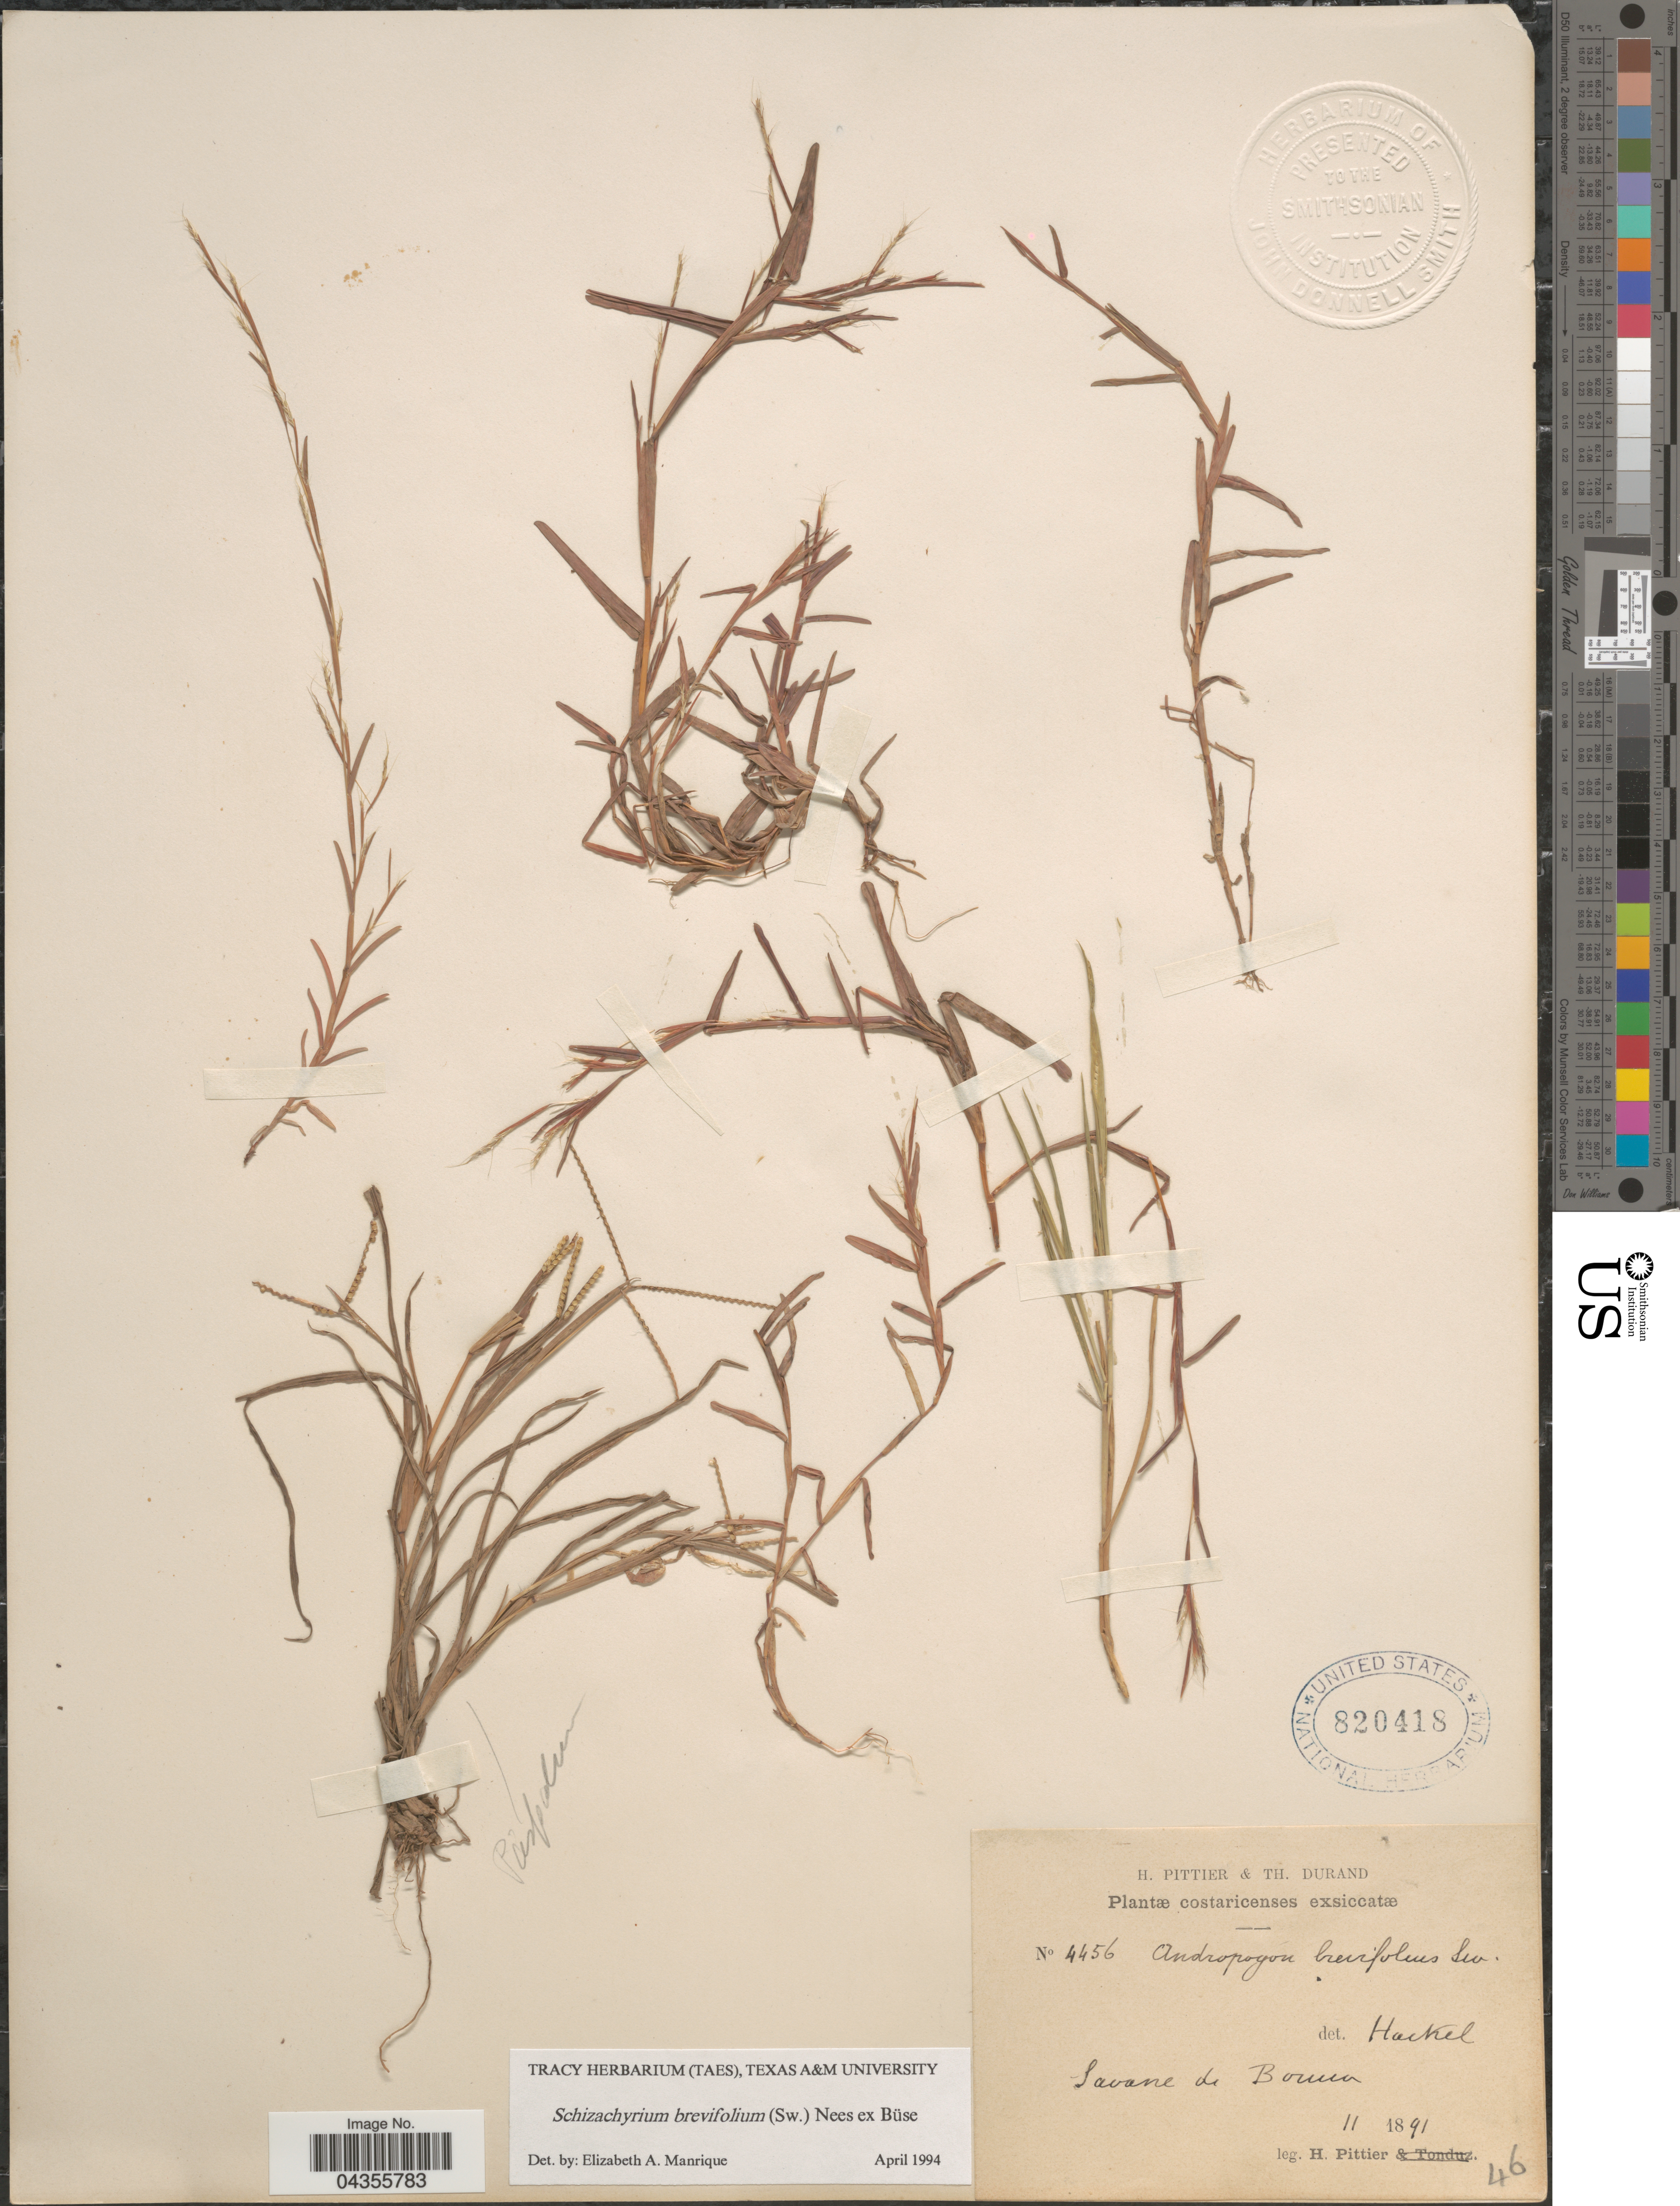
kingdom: Plantae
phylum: Tracheophyta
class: Liliopsida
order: Poales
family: Poaceae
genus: Schizachyrium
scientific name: Schizachyrium brevifolium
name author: (Sw.) Nees ex Büse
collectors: H. F. Pittier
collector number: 4456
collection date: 1891-11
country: Costa Rica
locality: Savane de Boruca.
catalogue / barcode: US 820418